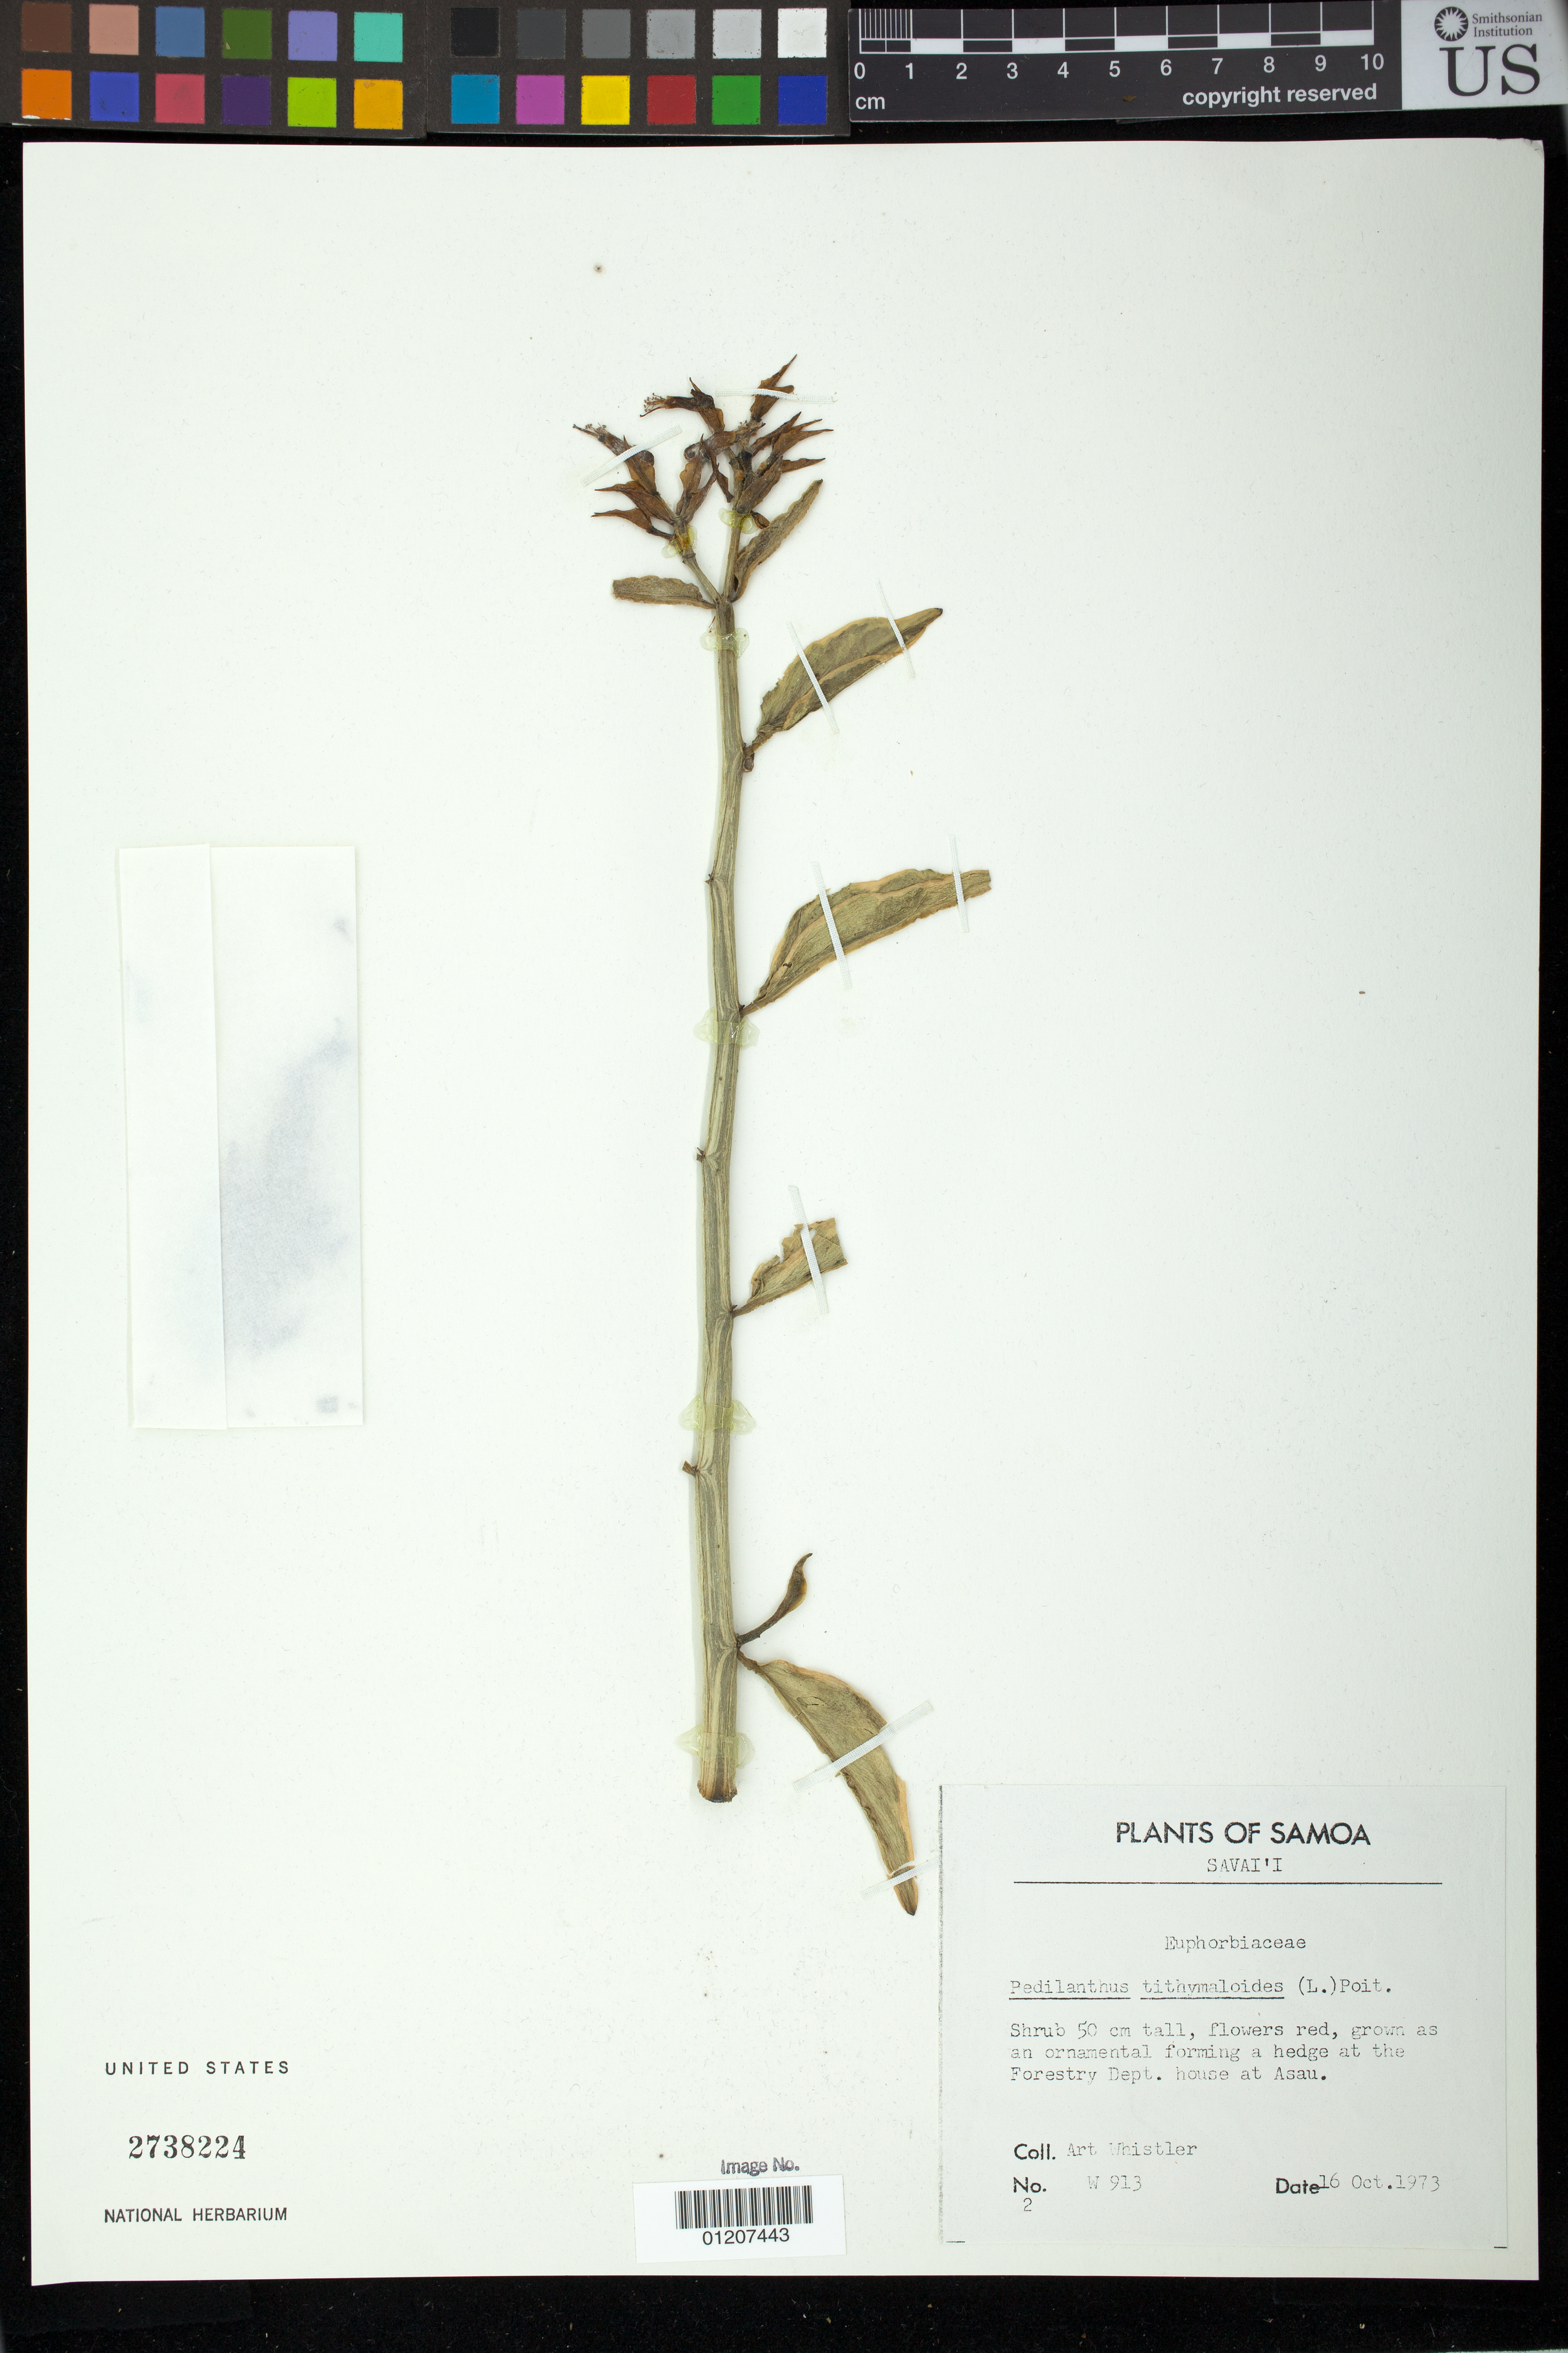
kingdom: Plantae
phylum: Tracheophyta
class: Magnoliopsida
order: Malpighiales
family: Euphorbiaceae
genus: Euphorbia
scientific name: Euphorbia tithymaloides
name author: L.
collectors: A. Whistler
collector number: W 913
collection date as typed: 16 Oct 1973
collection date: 1973-10-16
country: Samoa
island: Savai'i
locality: Asau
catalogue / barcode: US 2738224